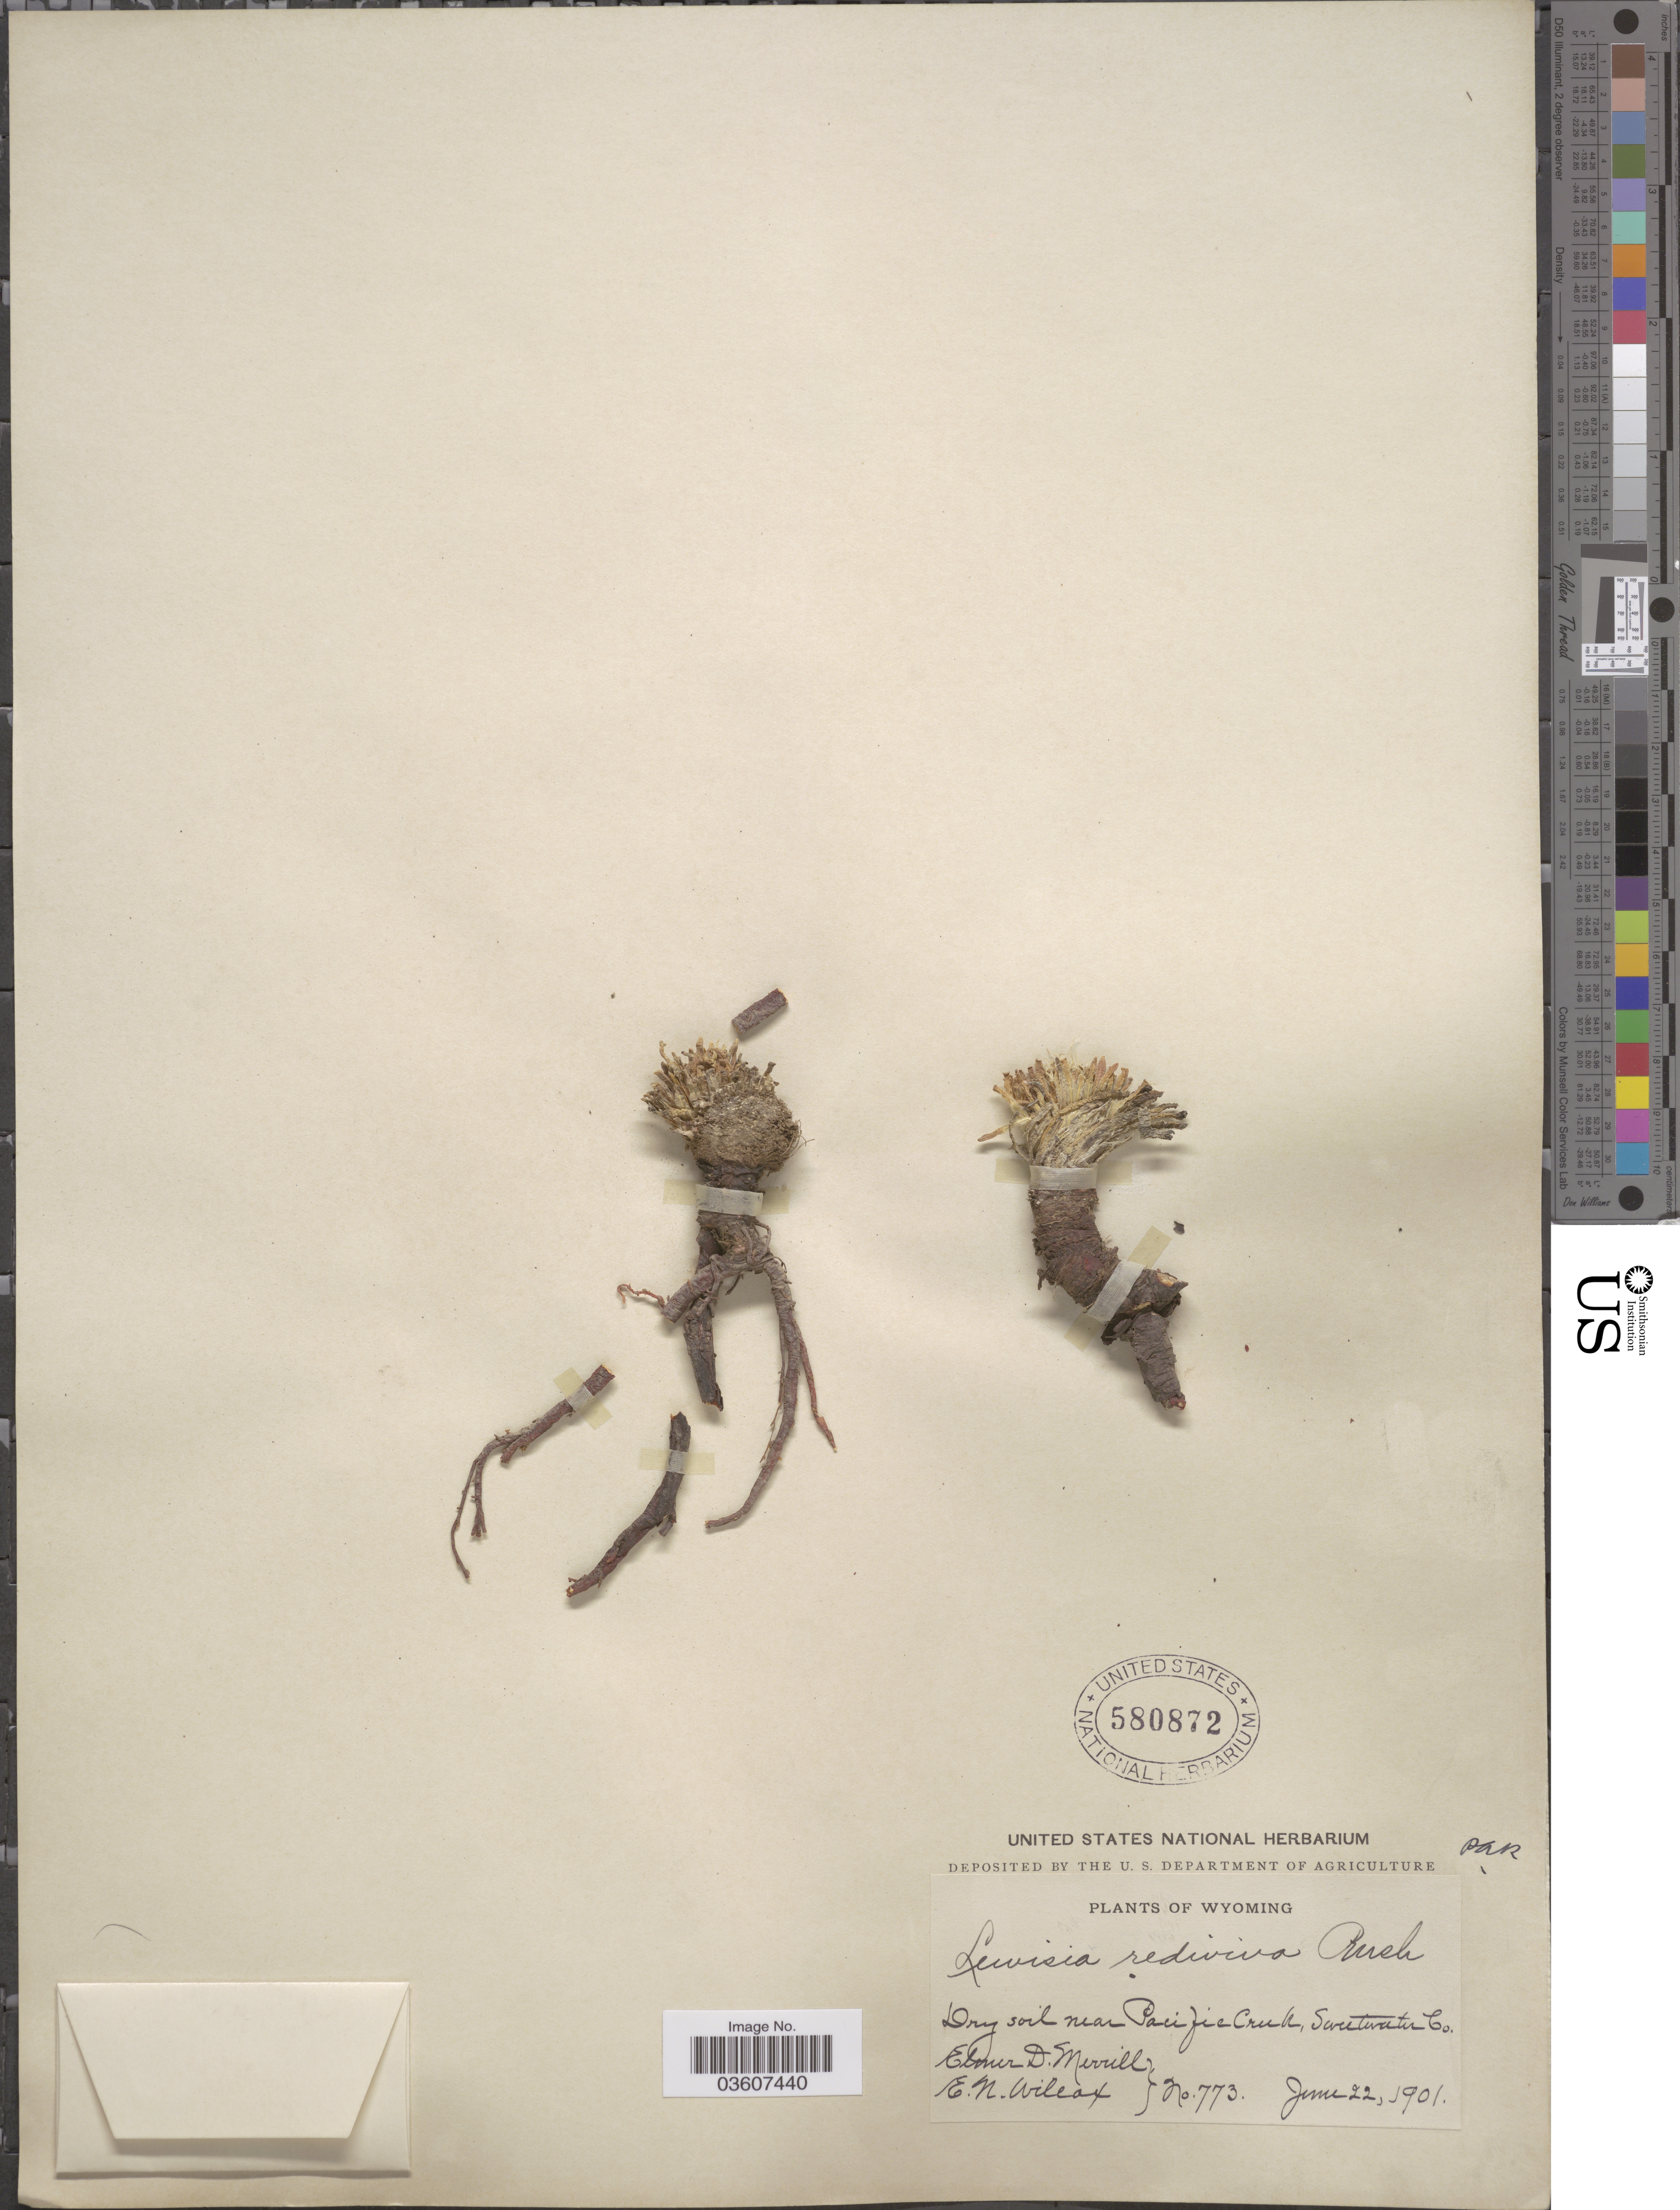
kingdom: Plantae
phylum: Tracheophyta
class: Magnoliopsida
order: Caryophyllales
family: Montiaceae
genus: Lewisia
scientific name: Lewisia rediviva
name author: Pursh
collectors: E. D. Merrill & E. Wilcox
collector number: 773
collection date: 1901-06-22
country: United States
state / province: Wyoming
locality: Dry soil near Pacific Creek, Sweetwater Co.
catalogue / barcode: US 580872